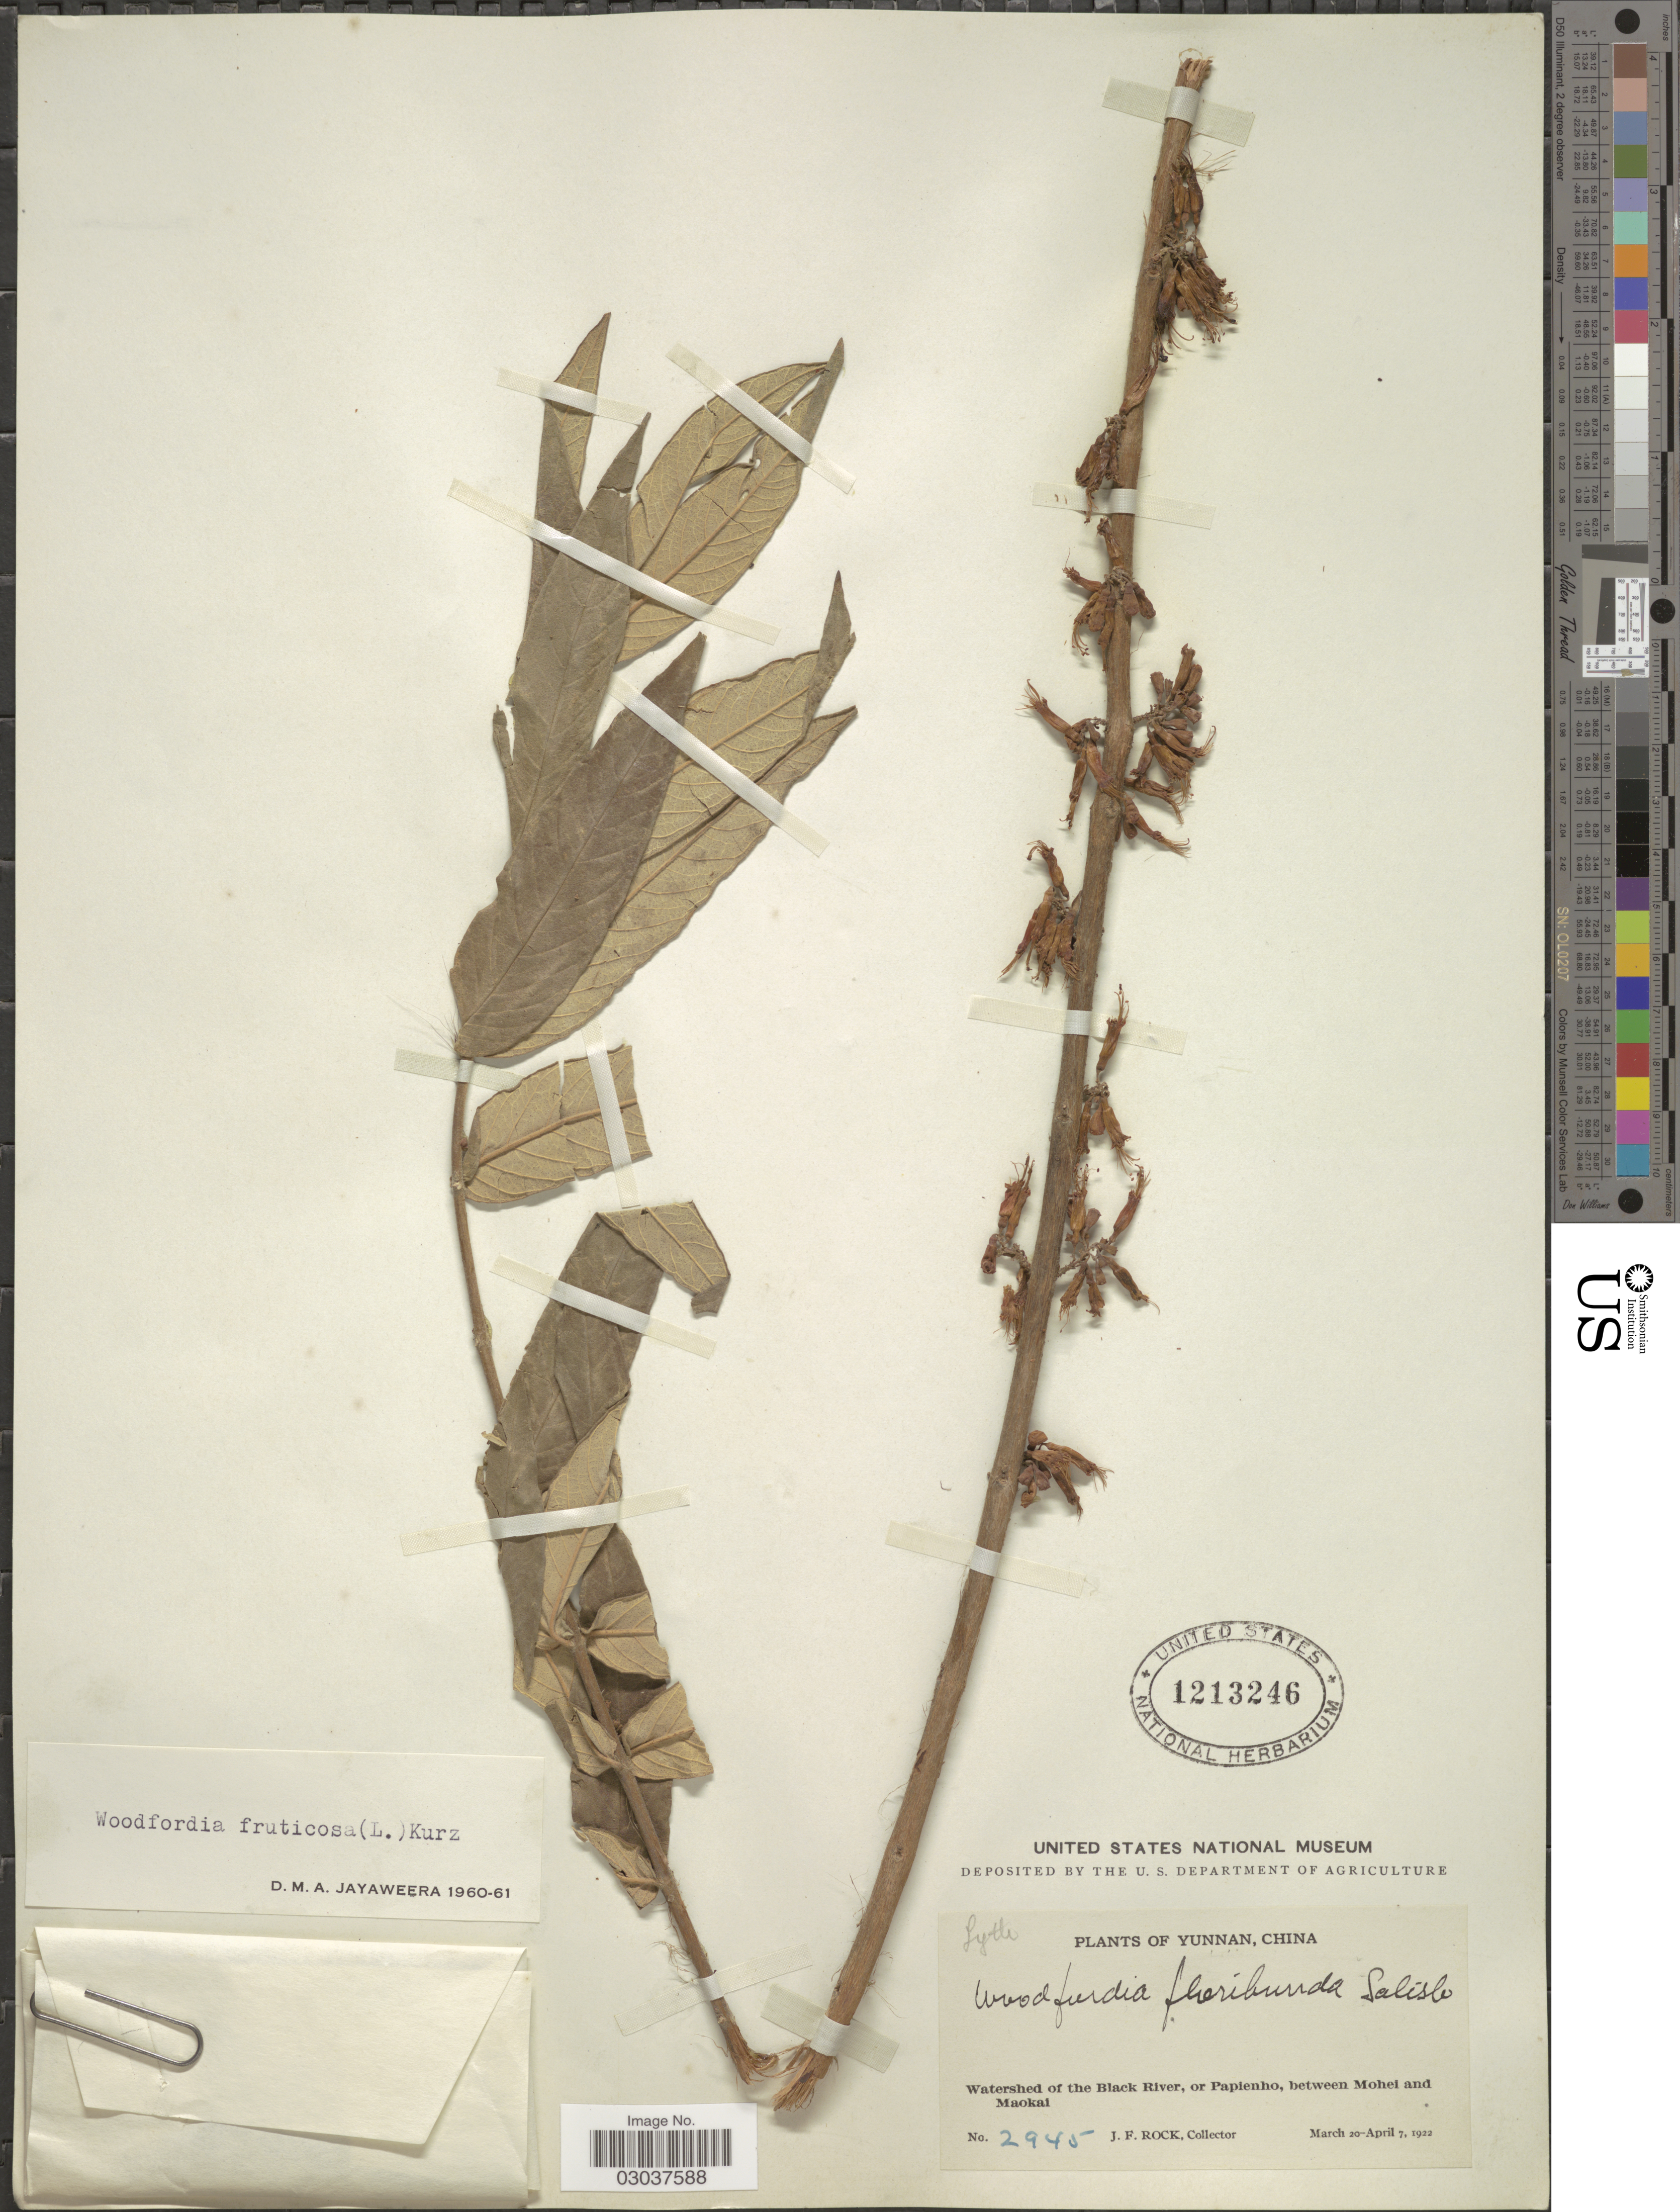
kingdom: Plantae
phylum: Tracheophyta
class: Magnoliopsida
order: Myrtales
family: Lythraceae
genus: Woodfordia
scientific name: Woodfordia fruticosa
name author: (L.) Kurz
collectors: J. Rock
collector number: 2945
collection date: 1922-03-20/1922-04-07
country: China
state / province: Yunnan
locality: Watershed of the Black River, or Papienho, between Mohei and Maokai.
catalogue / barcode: US 1213246